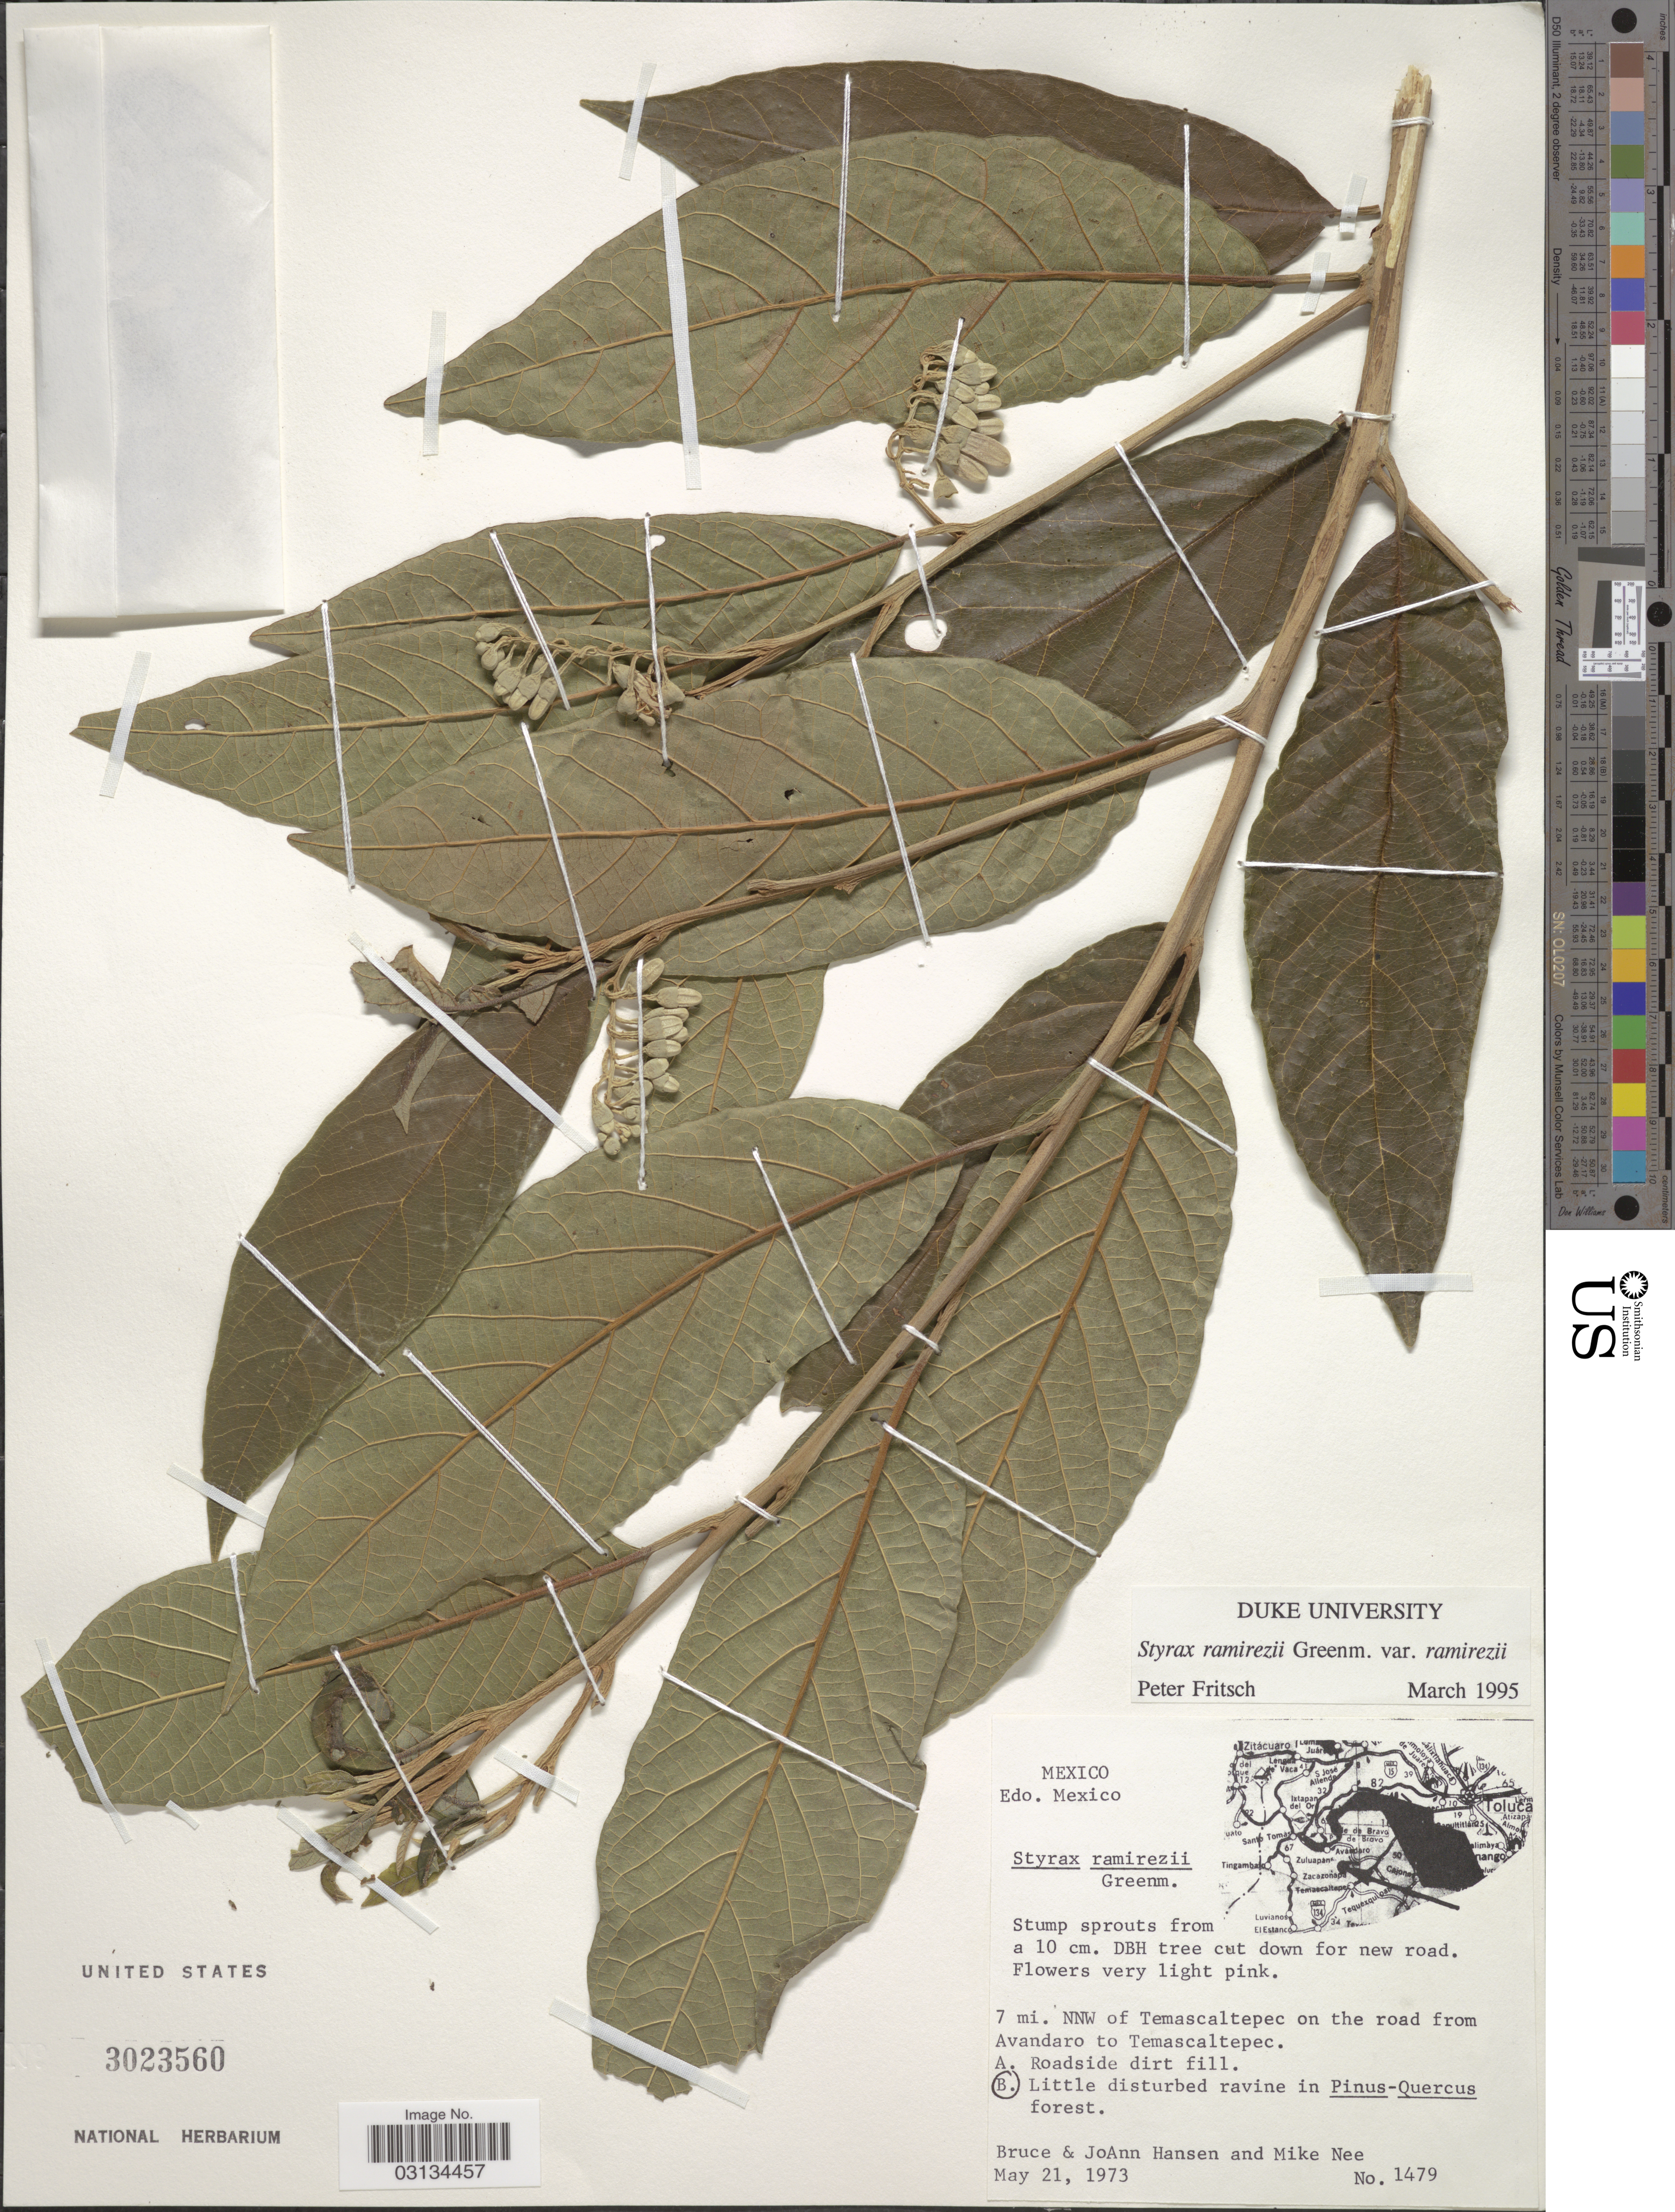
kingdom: Plantae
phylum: Tracheophyta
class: Magnoliopsida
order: Ericales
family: Styracaceae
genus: Styrax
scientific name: Styrax ramirezii var. ramirezii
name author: Greenm.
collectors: B. Hansen, J. Hansen & M. Nee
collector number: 1479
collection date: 1973-05-21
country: Mexico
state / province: México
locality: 7 mi. NNW of Temascaltepec on the road from Avandaro to Temascaltepec.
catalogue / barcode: US 3023560